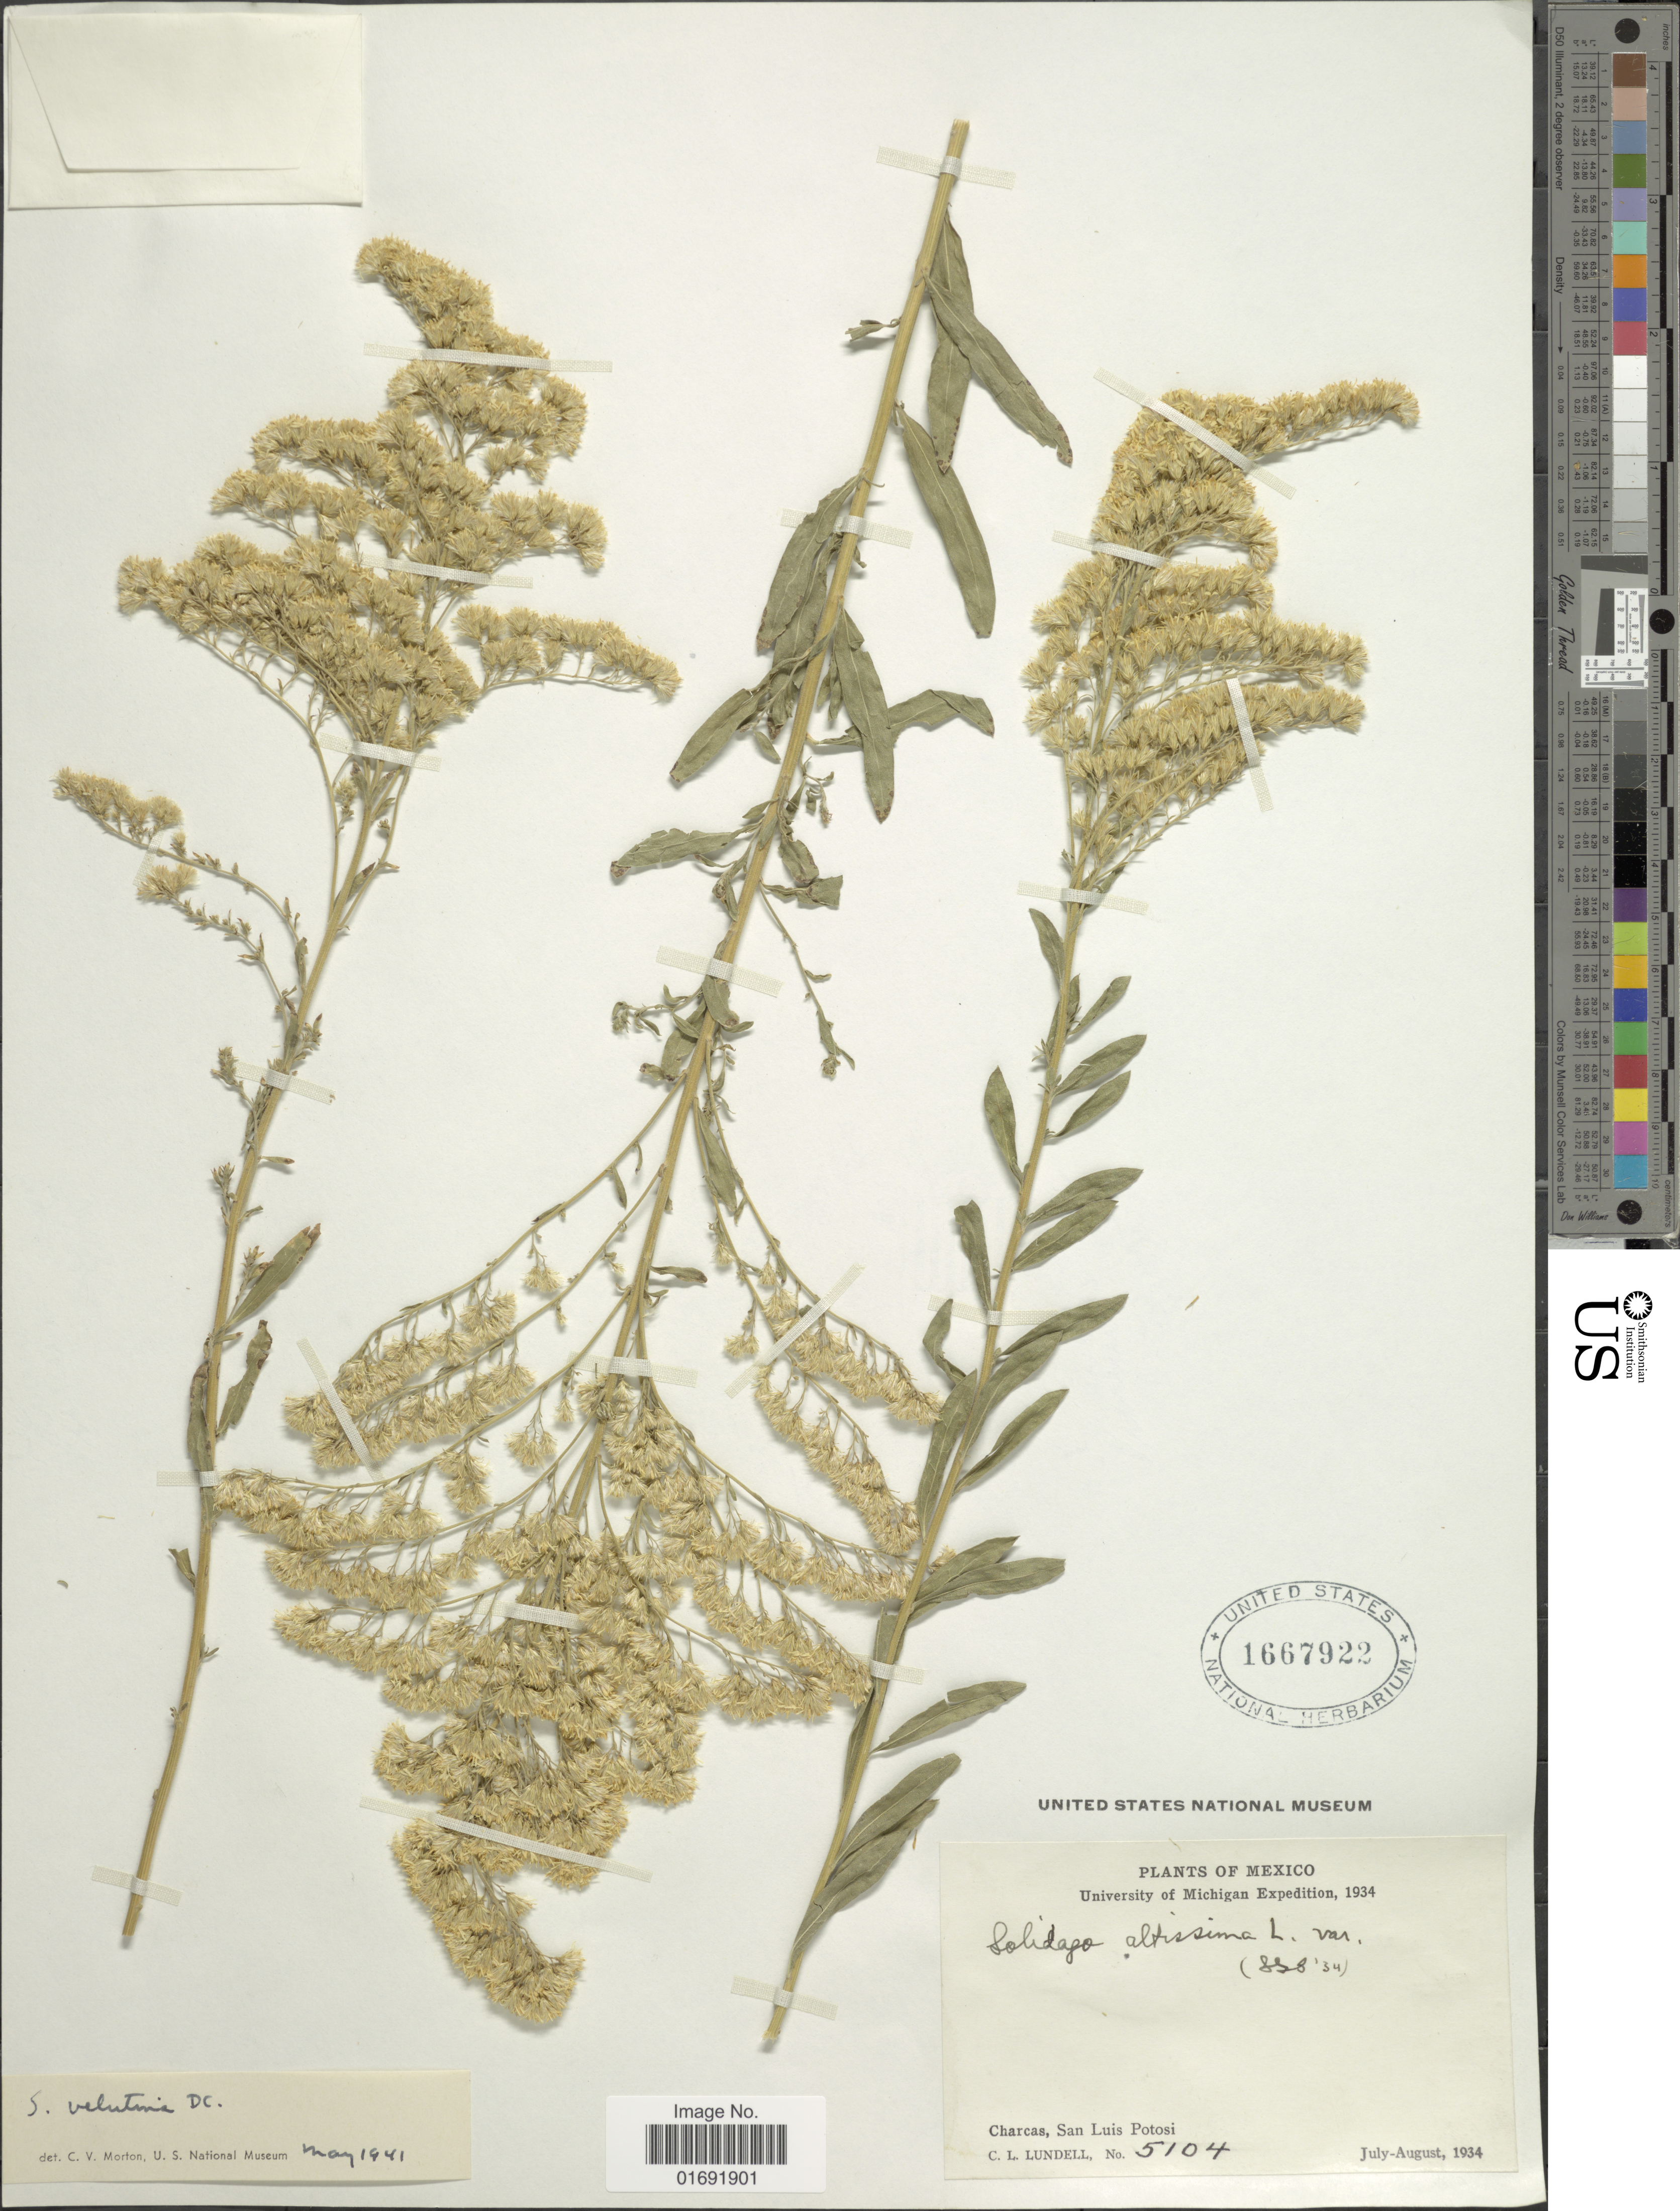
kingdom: Plantae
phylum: Tracheophyta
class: Magnoliopsida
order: Asterales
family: Asteraceae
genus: Solidago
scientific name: Solidago velutina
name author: DC.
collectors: C. L. Lundell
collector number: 5104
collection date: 1934-07/1934-08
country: Mexico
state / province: San Luis Potosí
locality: Charcas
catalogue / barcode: US 1667922